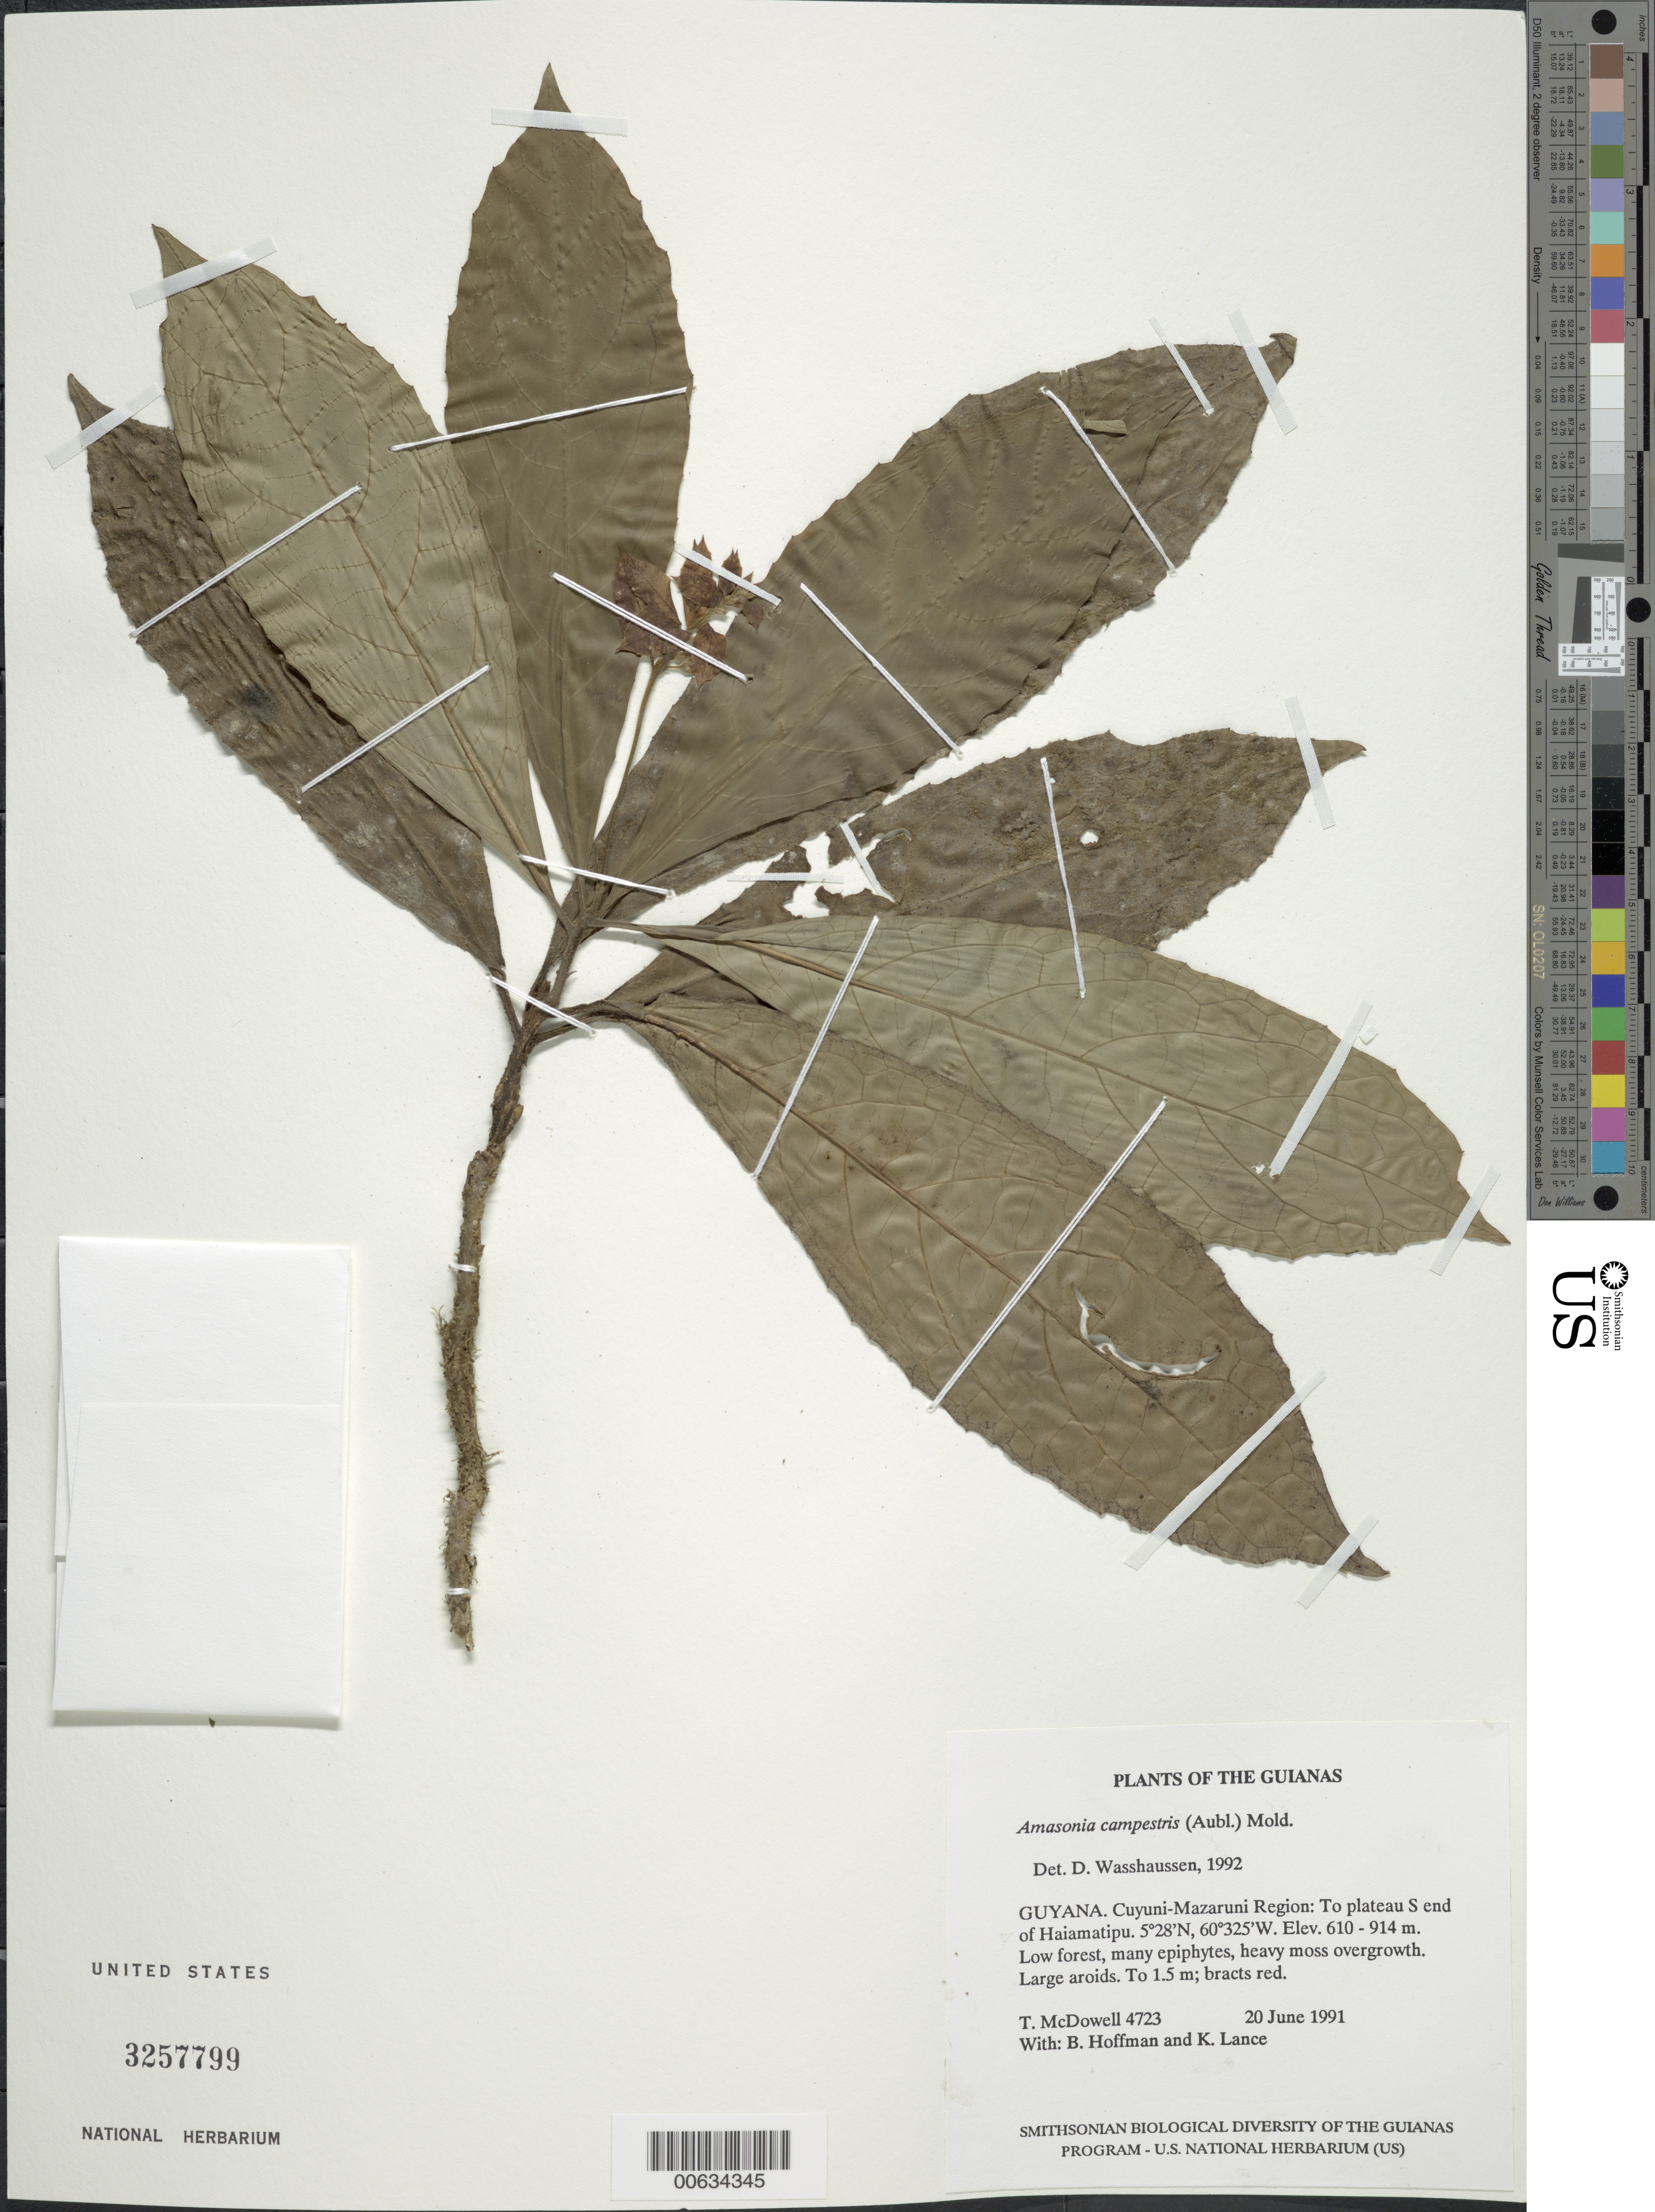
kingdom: Plantae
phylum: Tracheophyta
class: Magnoliopsida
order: Lamiales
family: Lamiaceae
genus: Amasonia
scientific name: Amasonia campestris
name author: (Aubl.) Moldenke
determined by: Wasshausen, Dieter C., (BOT), Smithsonian Institution - National Museum of Natural History (UNITED STATES)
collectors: T. McDowell, B. Hoffman & K. Lance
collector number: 4723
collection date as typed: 20 June 1991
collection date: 1991-06-20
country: Guyana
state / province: Cuyuni-Mazaruni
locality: To plateau at South end of Haiamatipu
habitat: Low forest, many epiphytes, heavy moss overgrowth. Large aroids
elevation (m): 610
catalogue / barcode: US 3257799